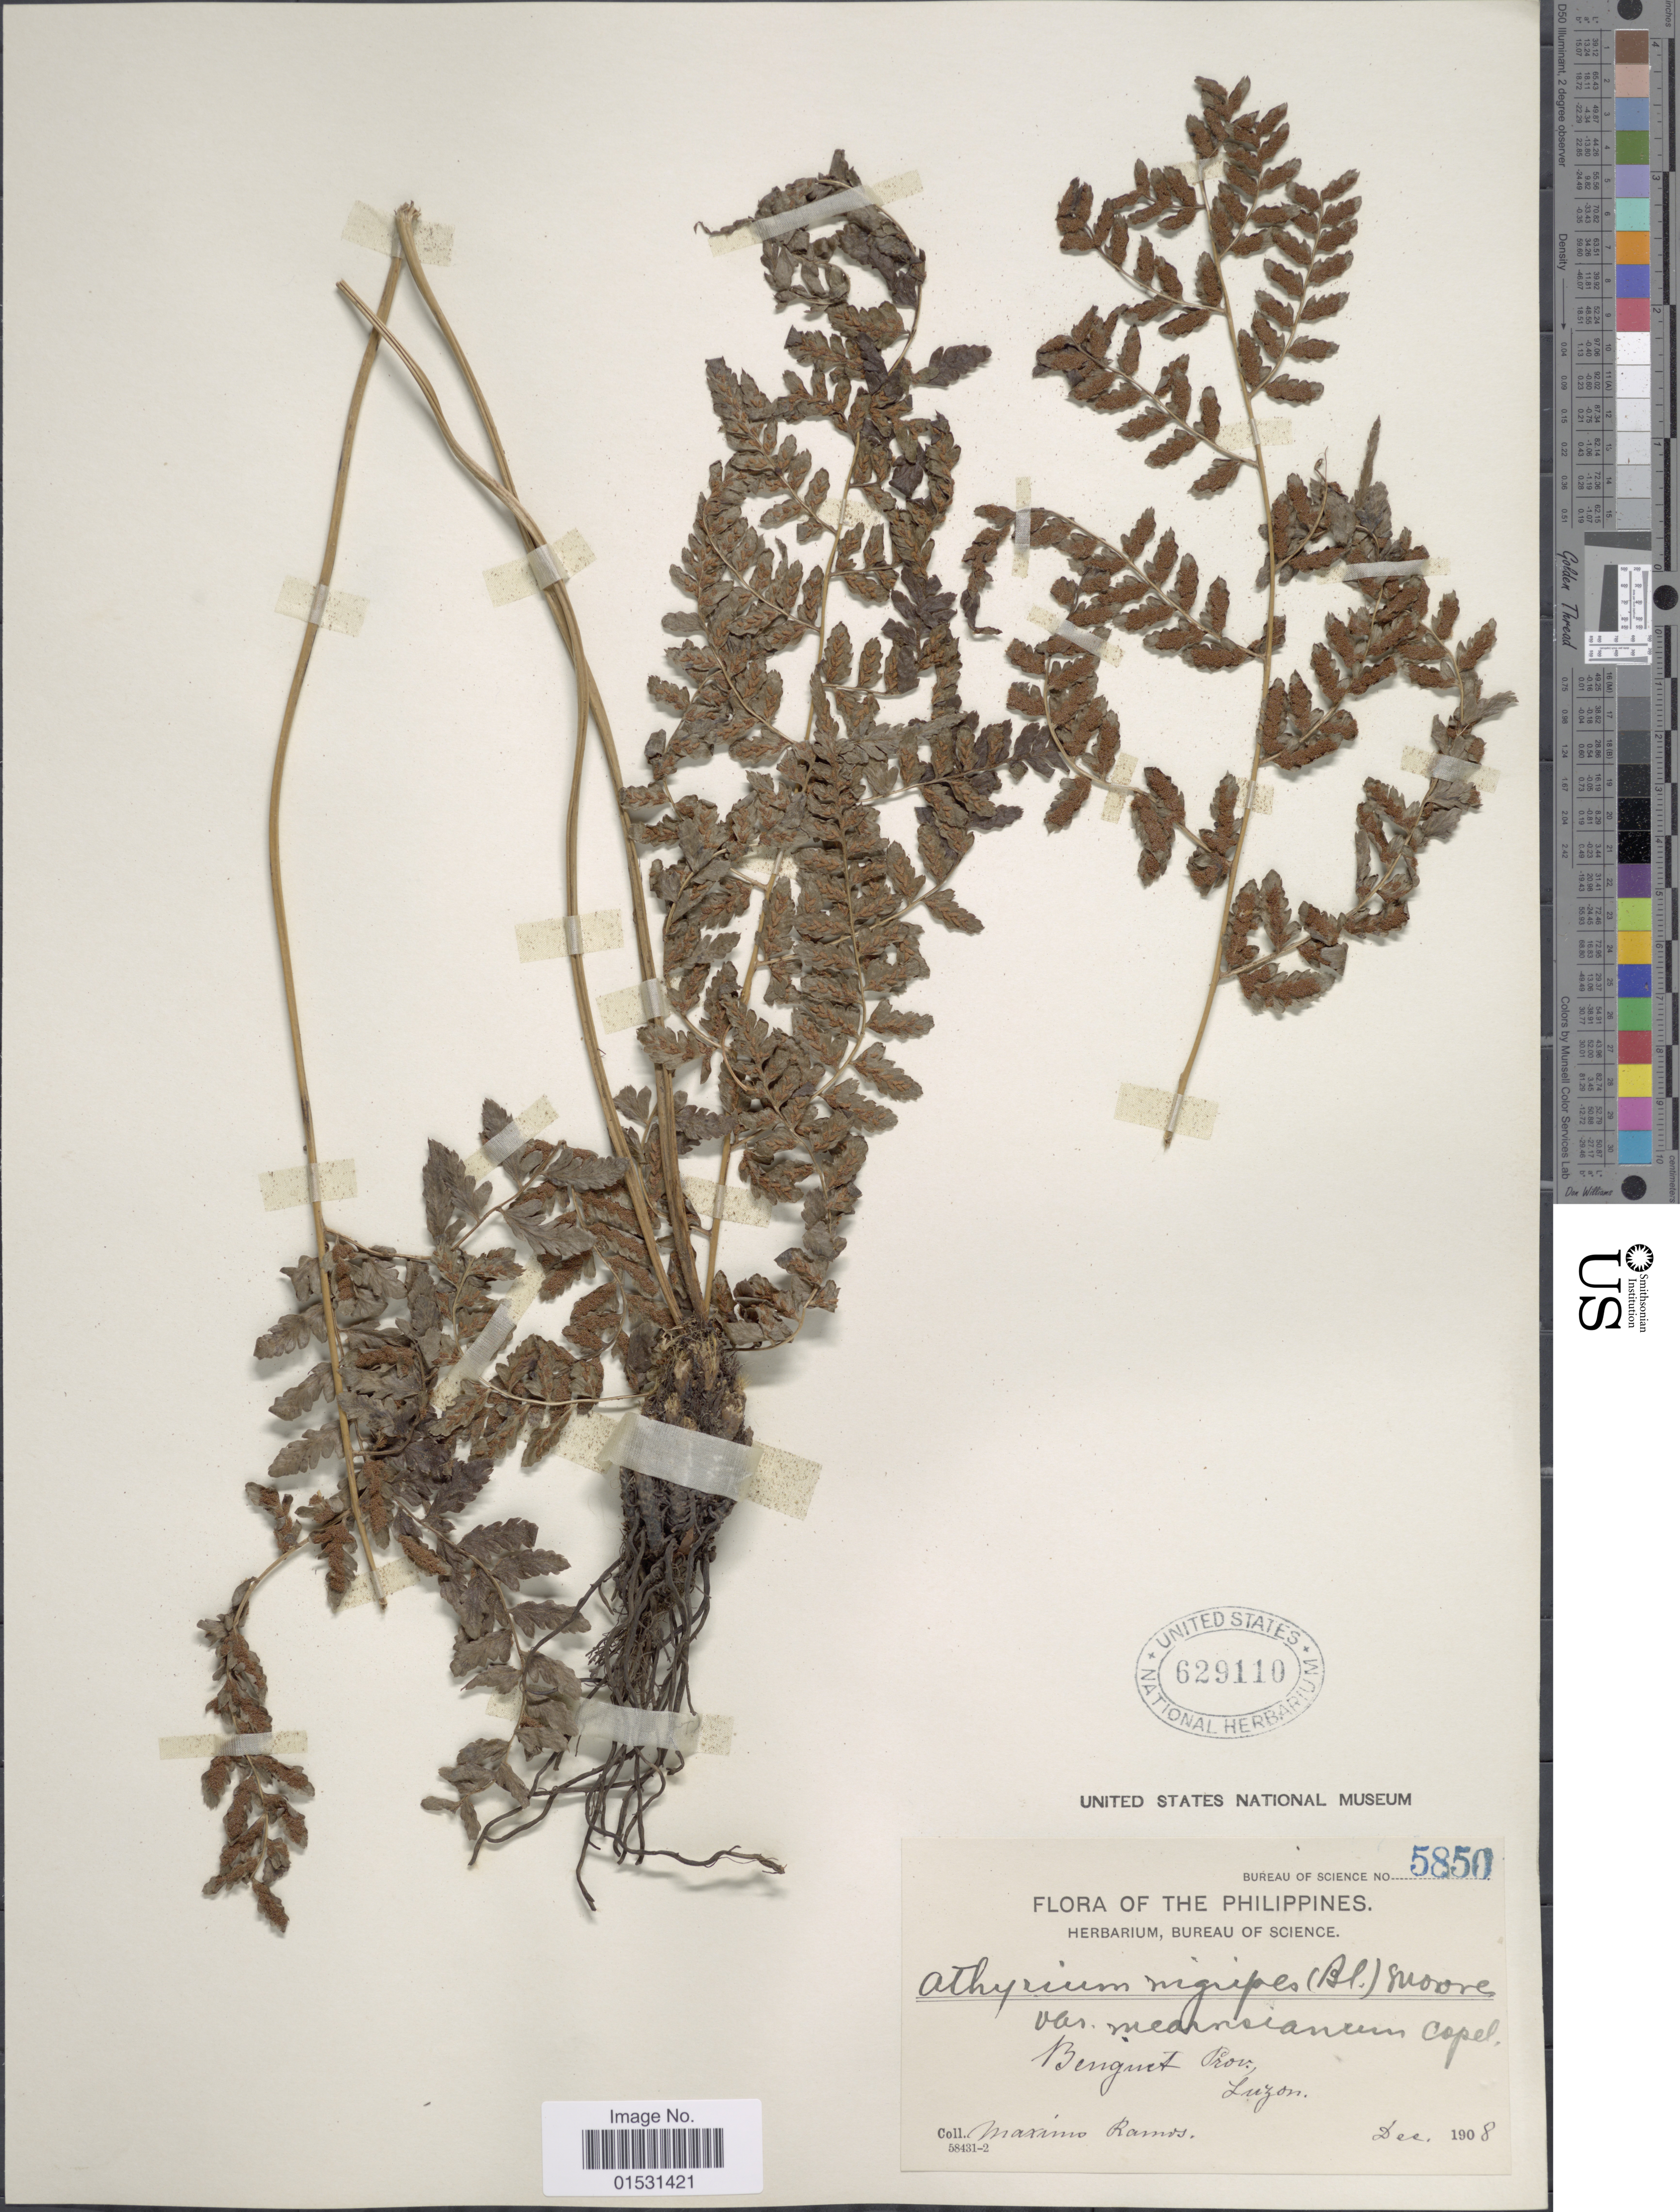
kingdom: Plantae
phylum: Tracheophyta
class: Polypodiopsida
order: Polypodiales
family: Athyriaceae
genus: Athyrium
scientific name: Athyrium nigripes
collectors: M. Ramos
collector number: Bureau of Science 5850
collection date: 1908-12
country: Philippines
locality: Benguet Prov., Luzon.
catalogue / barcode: US 629110